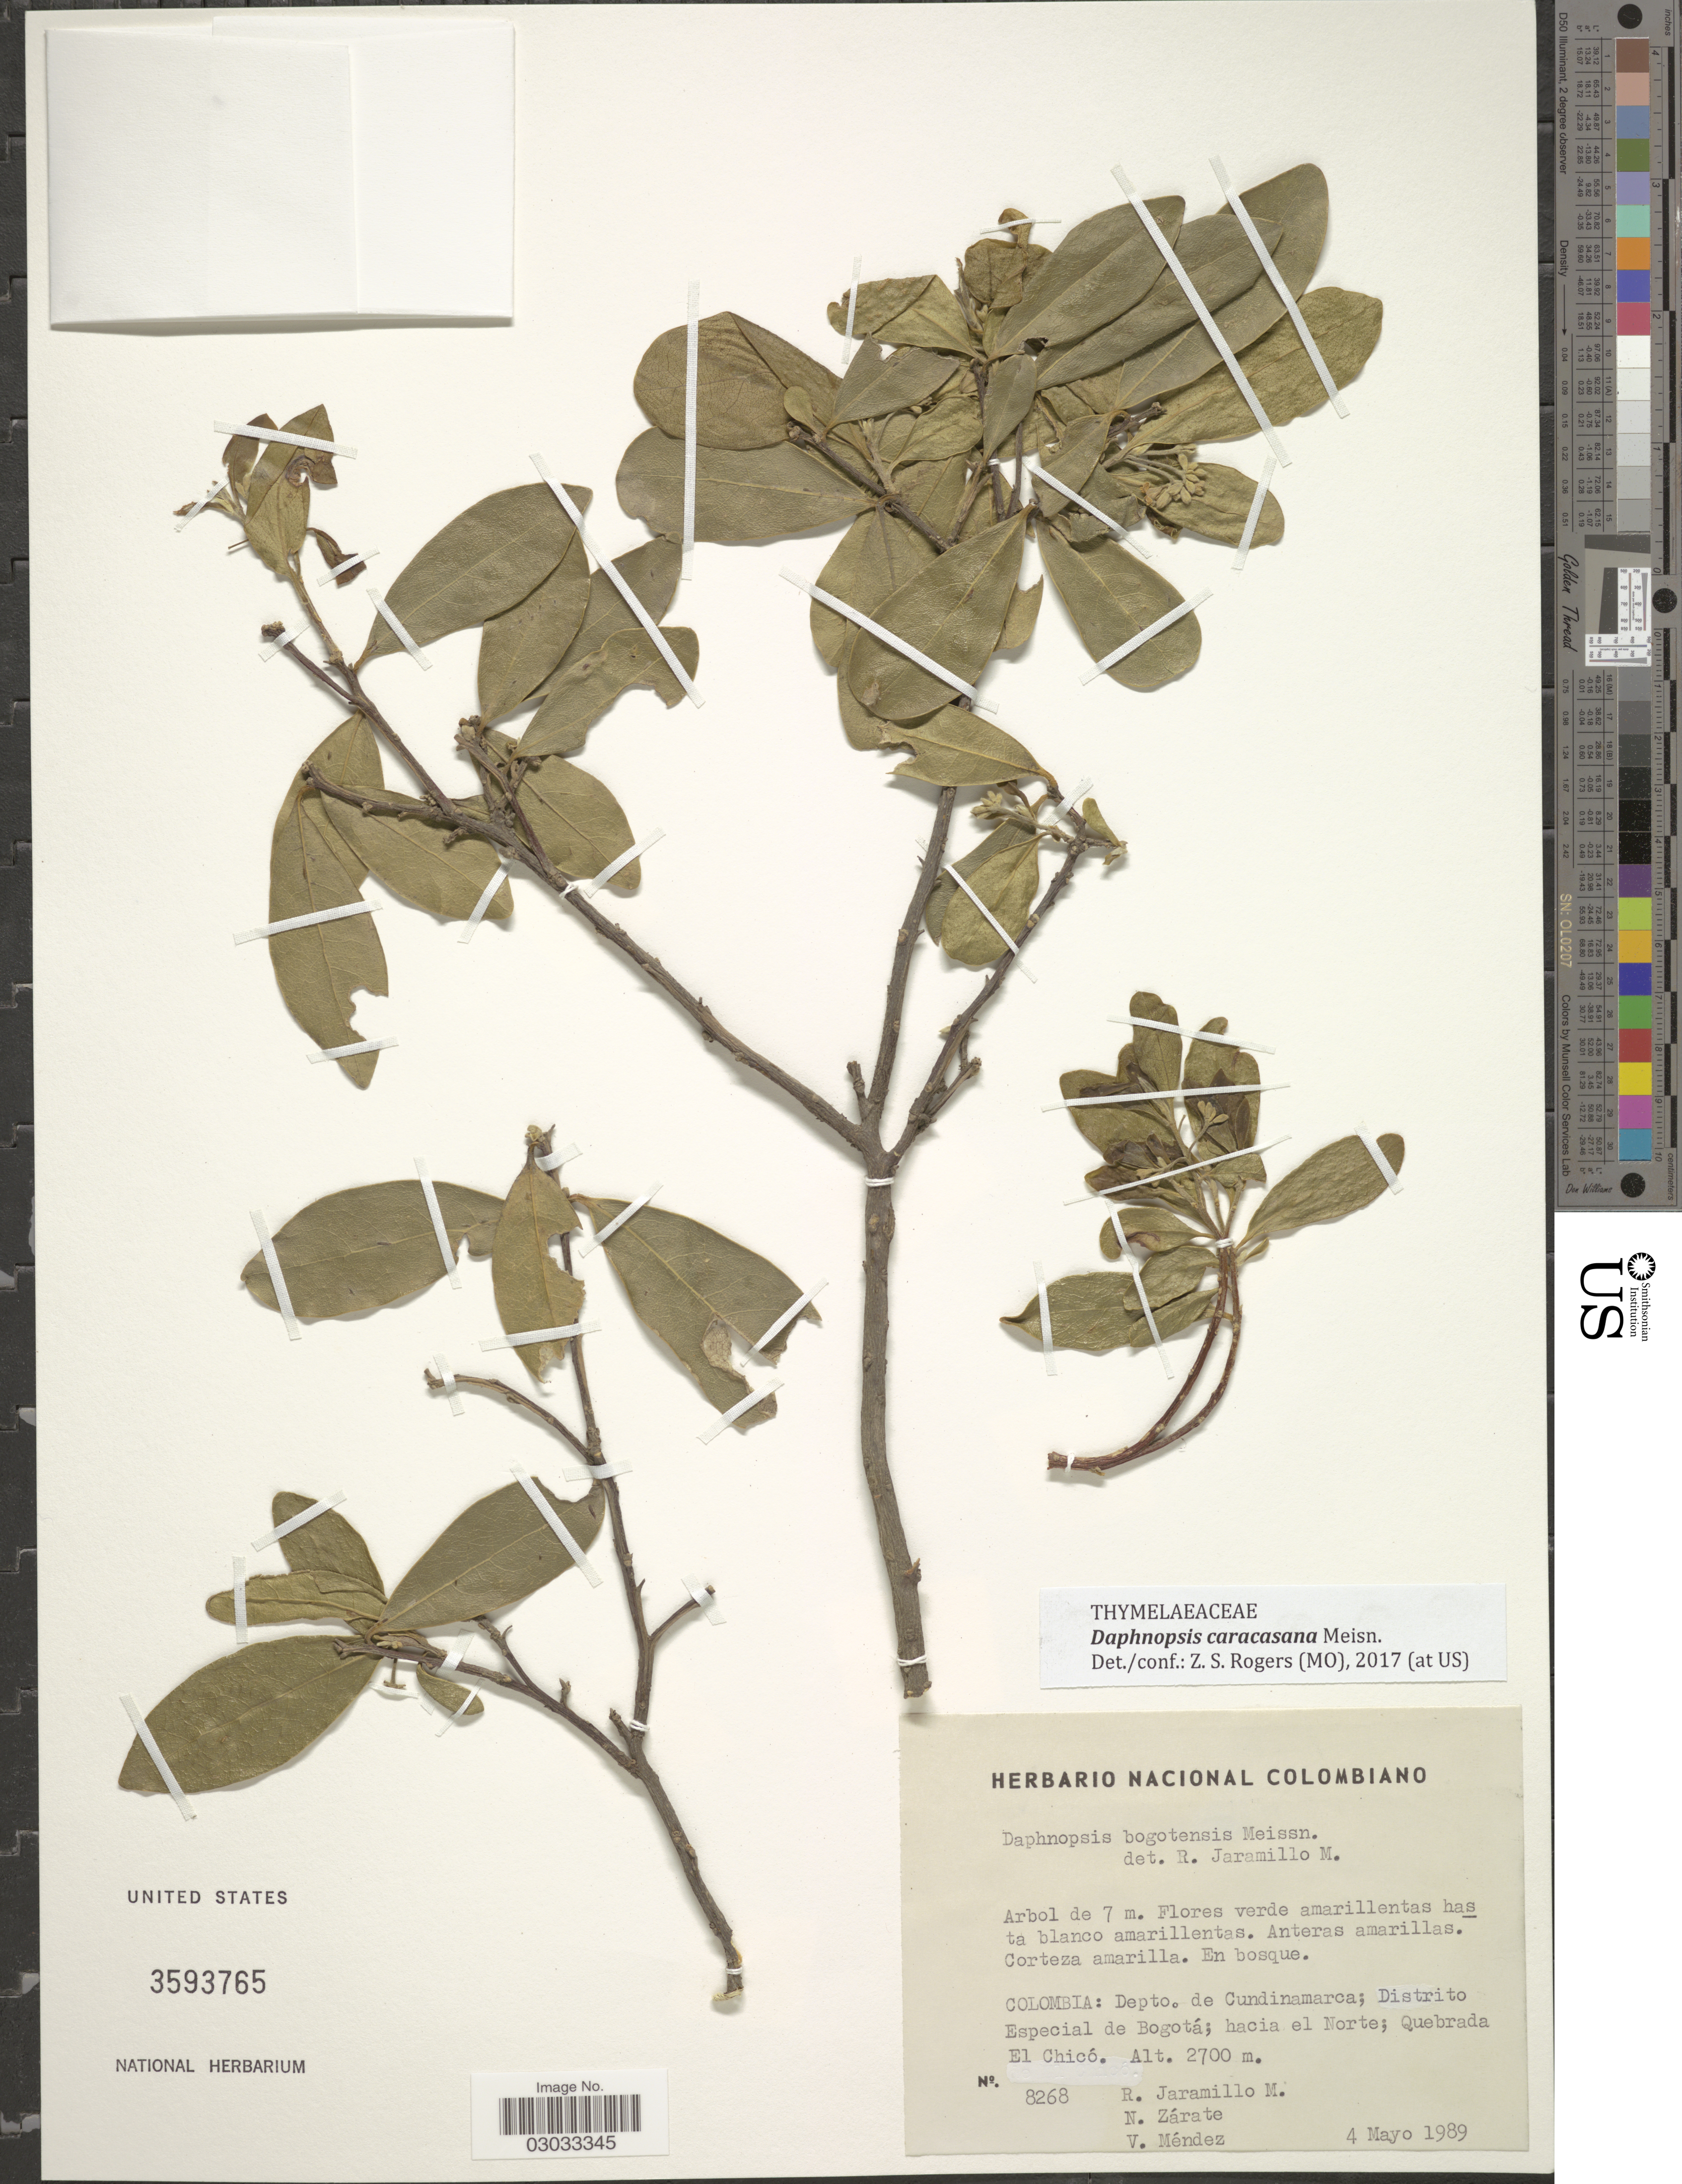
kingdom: Plantae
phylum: Tracheophyta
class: Magnoliopsida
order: Malvales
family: Thymelaeaceae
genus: Daphnopsis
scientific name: Daphnopsis caracasana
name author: Meisn.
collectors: R. Jaramillo M., N. Zárate & V. Méndez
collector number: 8268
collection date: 1989-05-04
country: Colombia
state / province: Cundinamarca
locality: Depto. de Cundinamarca; Distrito Especial de Bogotá; hacia el Norte; Quebrada El Chocó.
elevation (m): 2700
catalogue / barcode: US 3593765